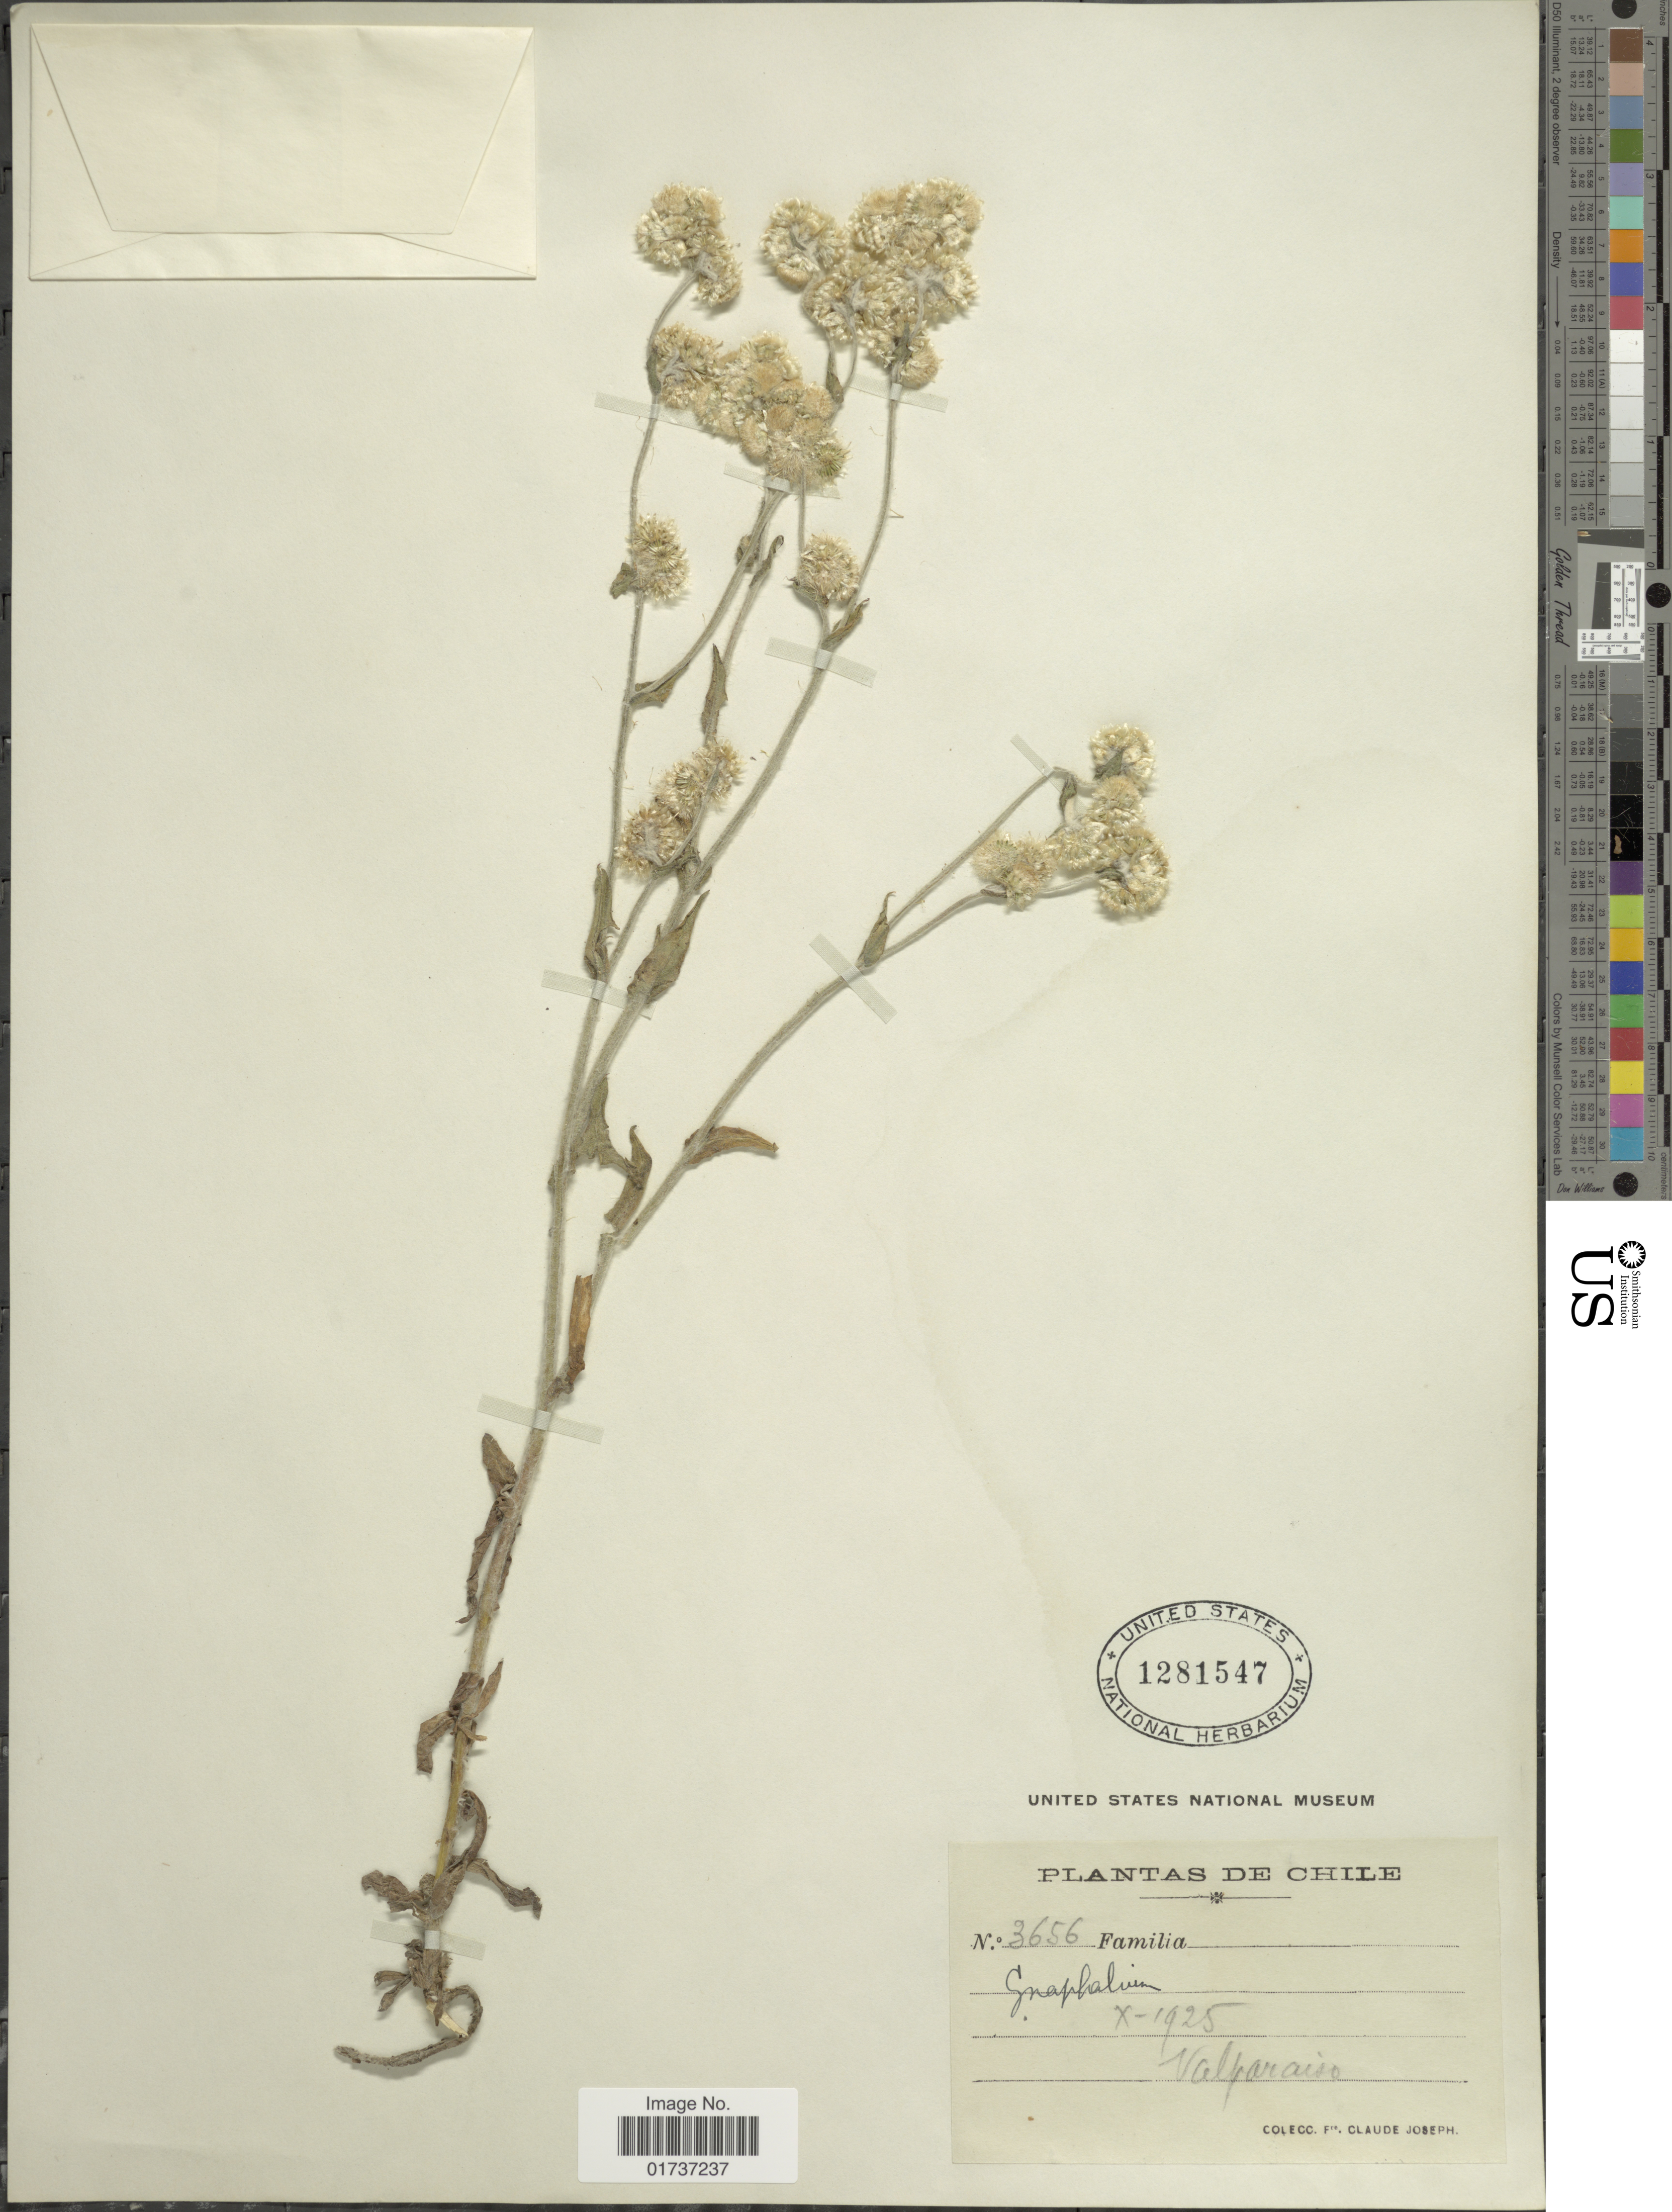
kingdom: Plantae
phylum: Tracheophyta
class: Magnoliopsida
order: Asterales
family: Asteraceae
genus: Gnaphalium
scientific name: Gnaphalium sp.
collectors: Frere Claude Joseph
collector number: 3656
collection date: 1925-10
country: Chile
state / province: Valparaíso (V)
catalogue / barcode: US 1281547